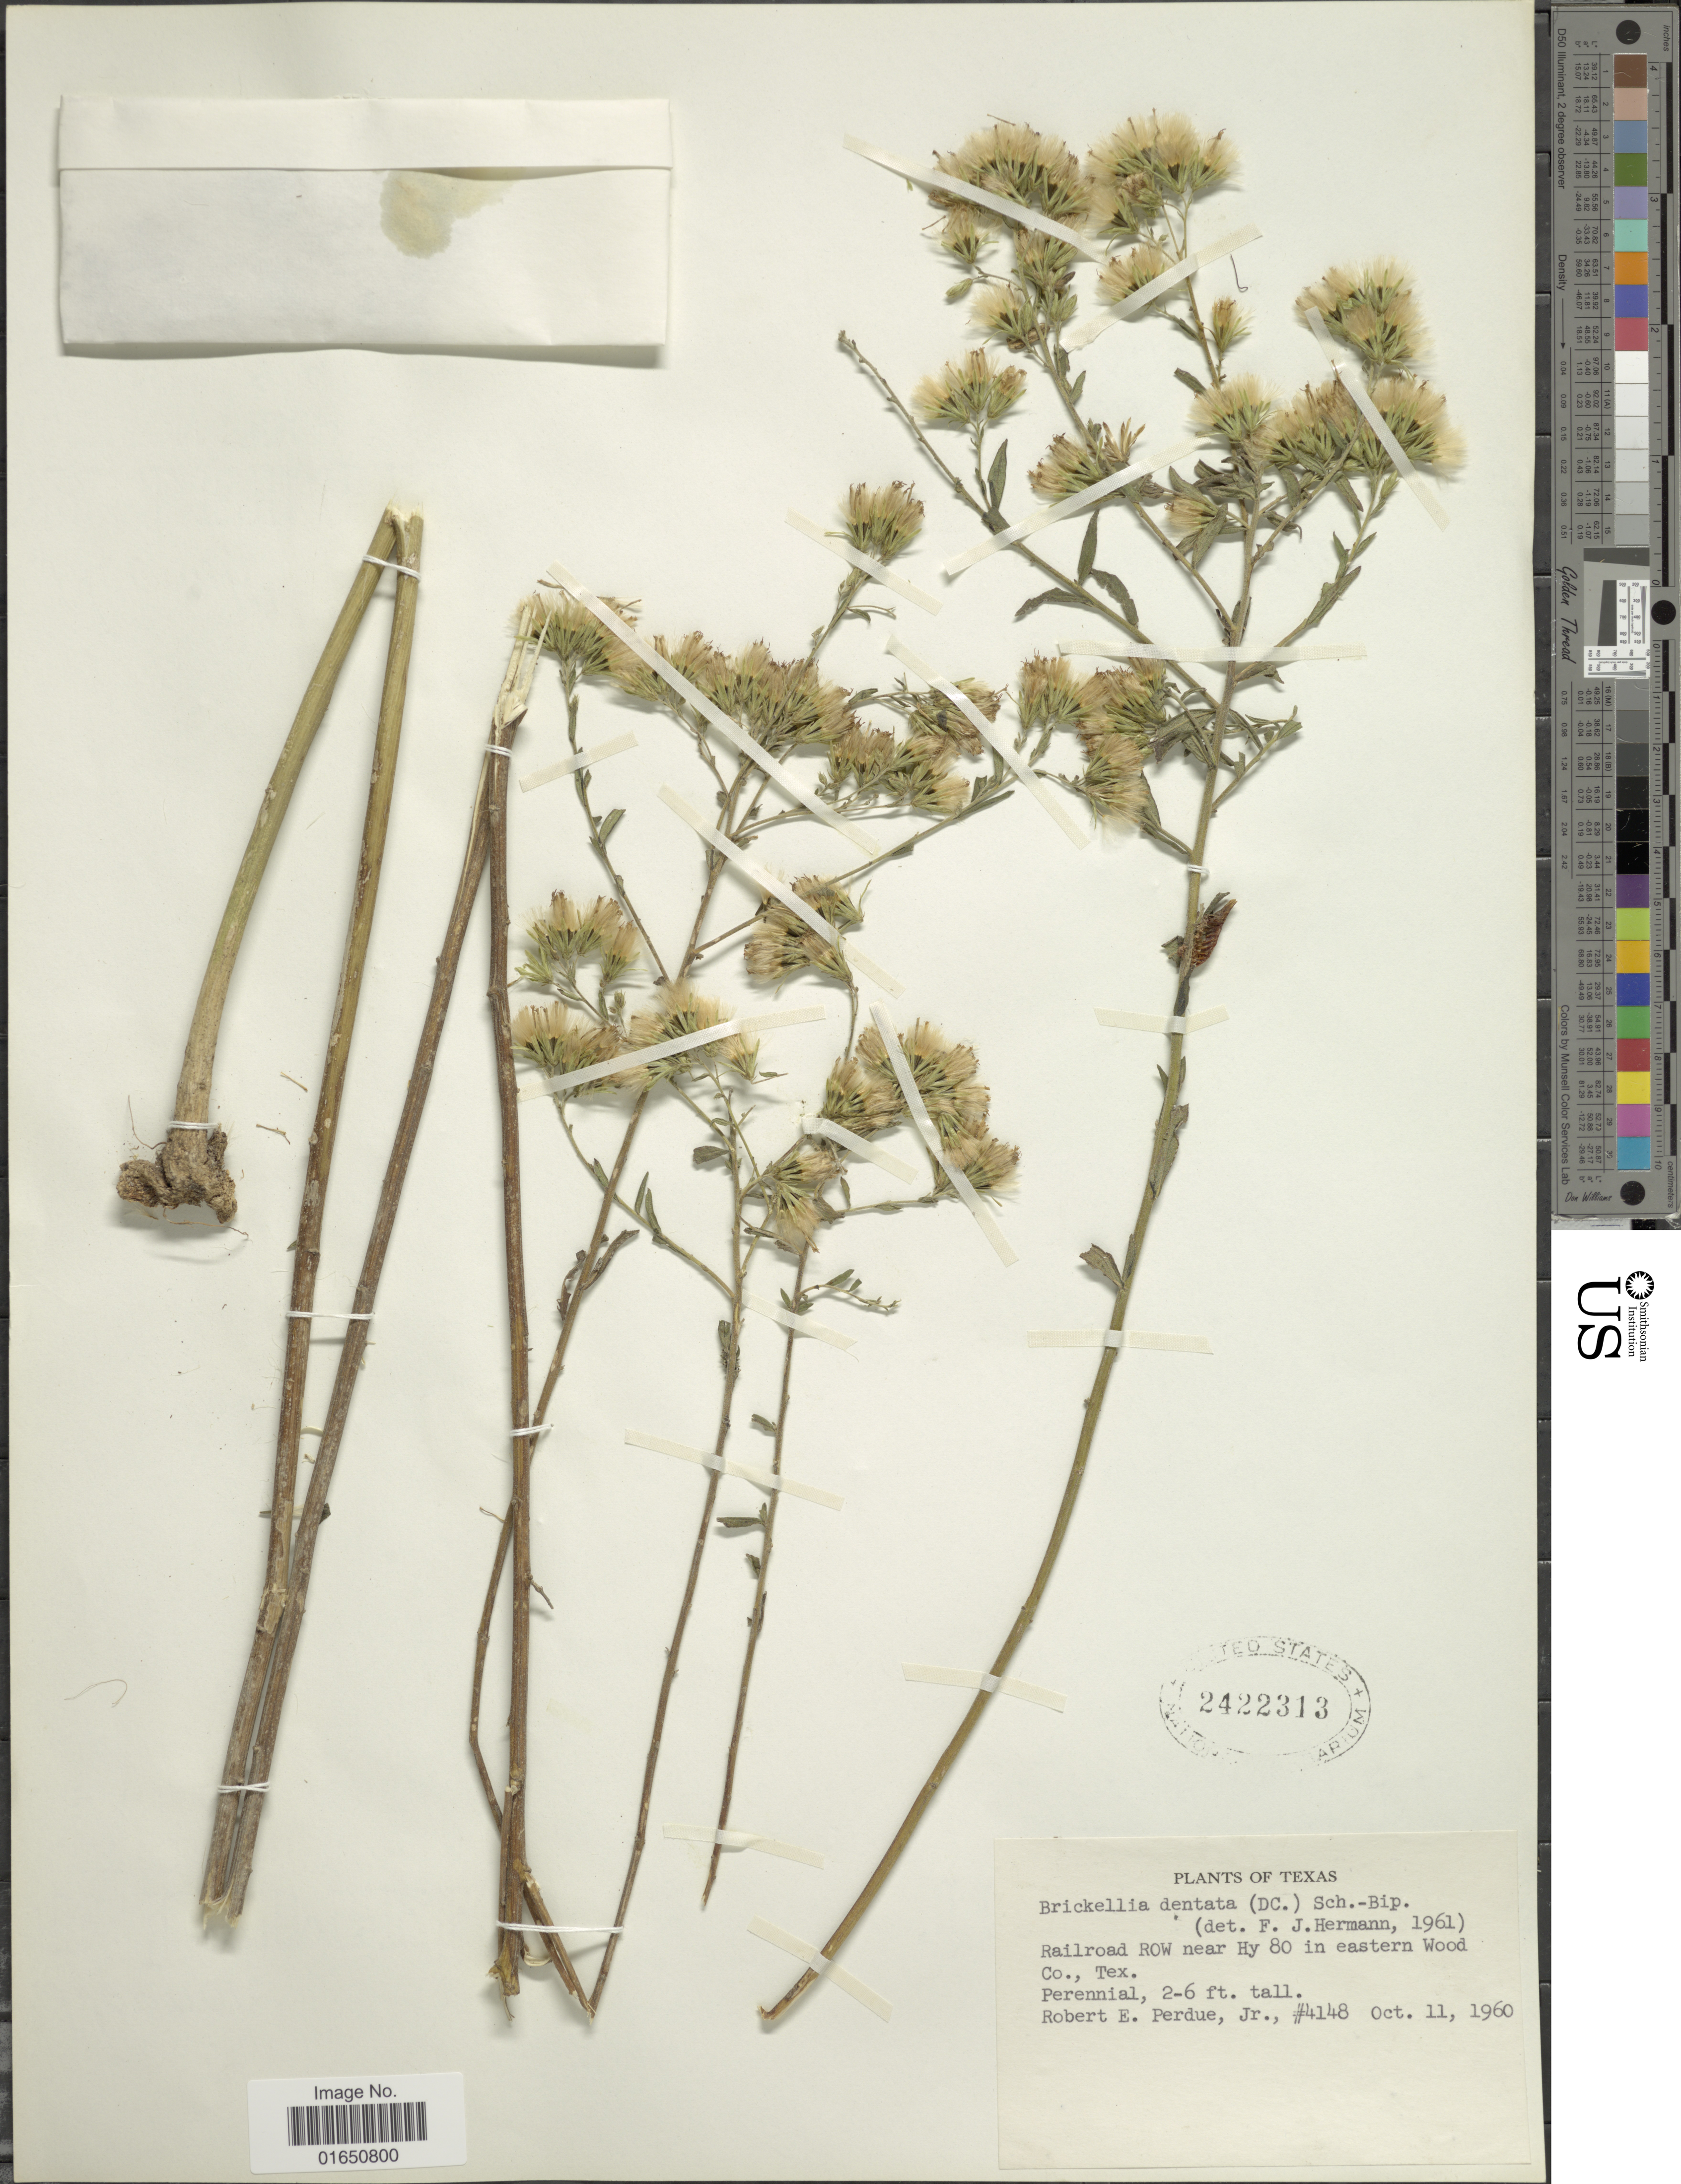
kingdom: Plantae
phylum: Tracheophyta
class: Magnoliopsida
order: Asterales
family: Asteraceae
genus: Brickellia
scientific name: Brickellia dentata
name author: (DC.) Sch. Bip.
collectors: R. E. Perdue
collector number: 4148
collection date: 1960-01-11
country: United States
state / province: Texas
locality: Railroad ROW near Hy 80 in eastern Wood Co., Tex.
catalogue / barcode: US 2422313